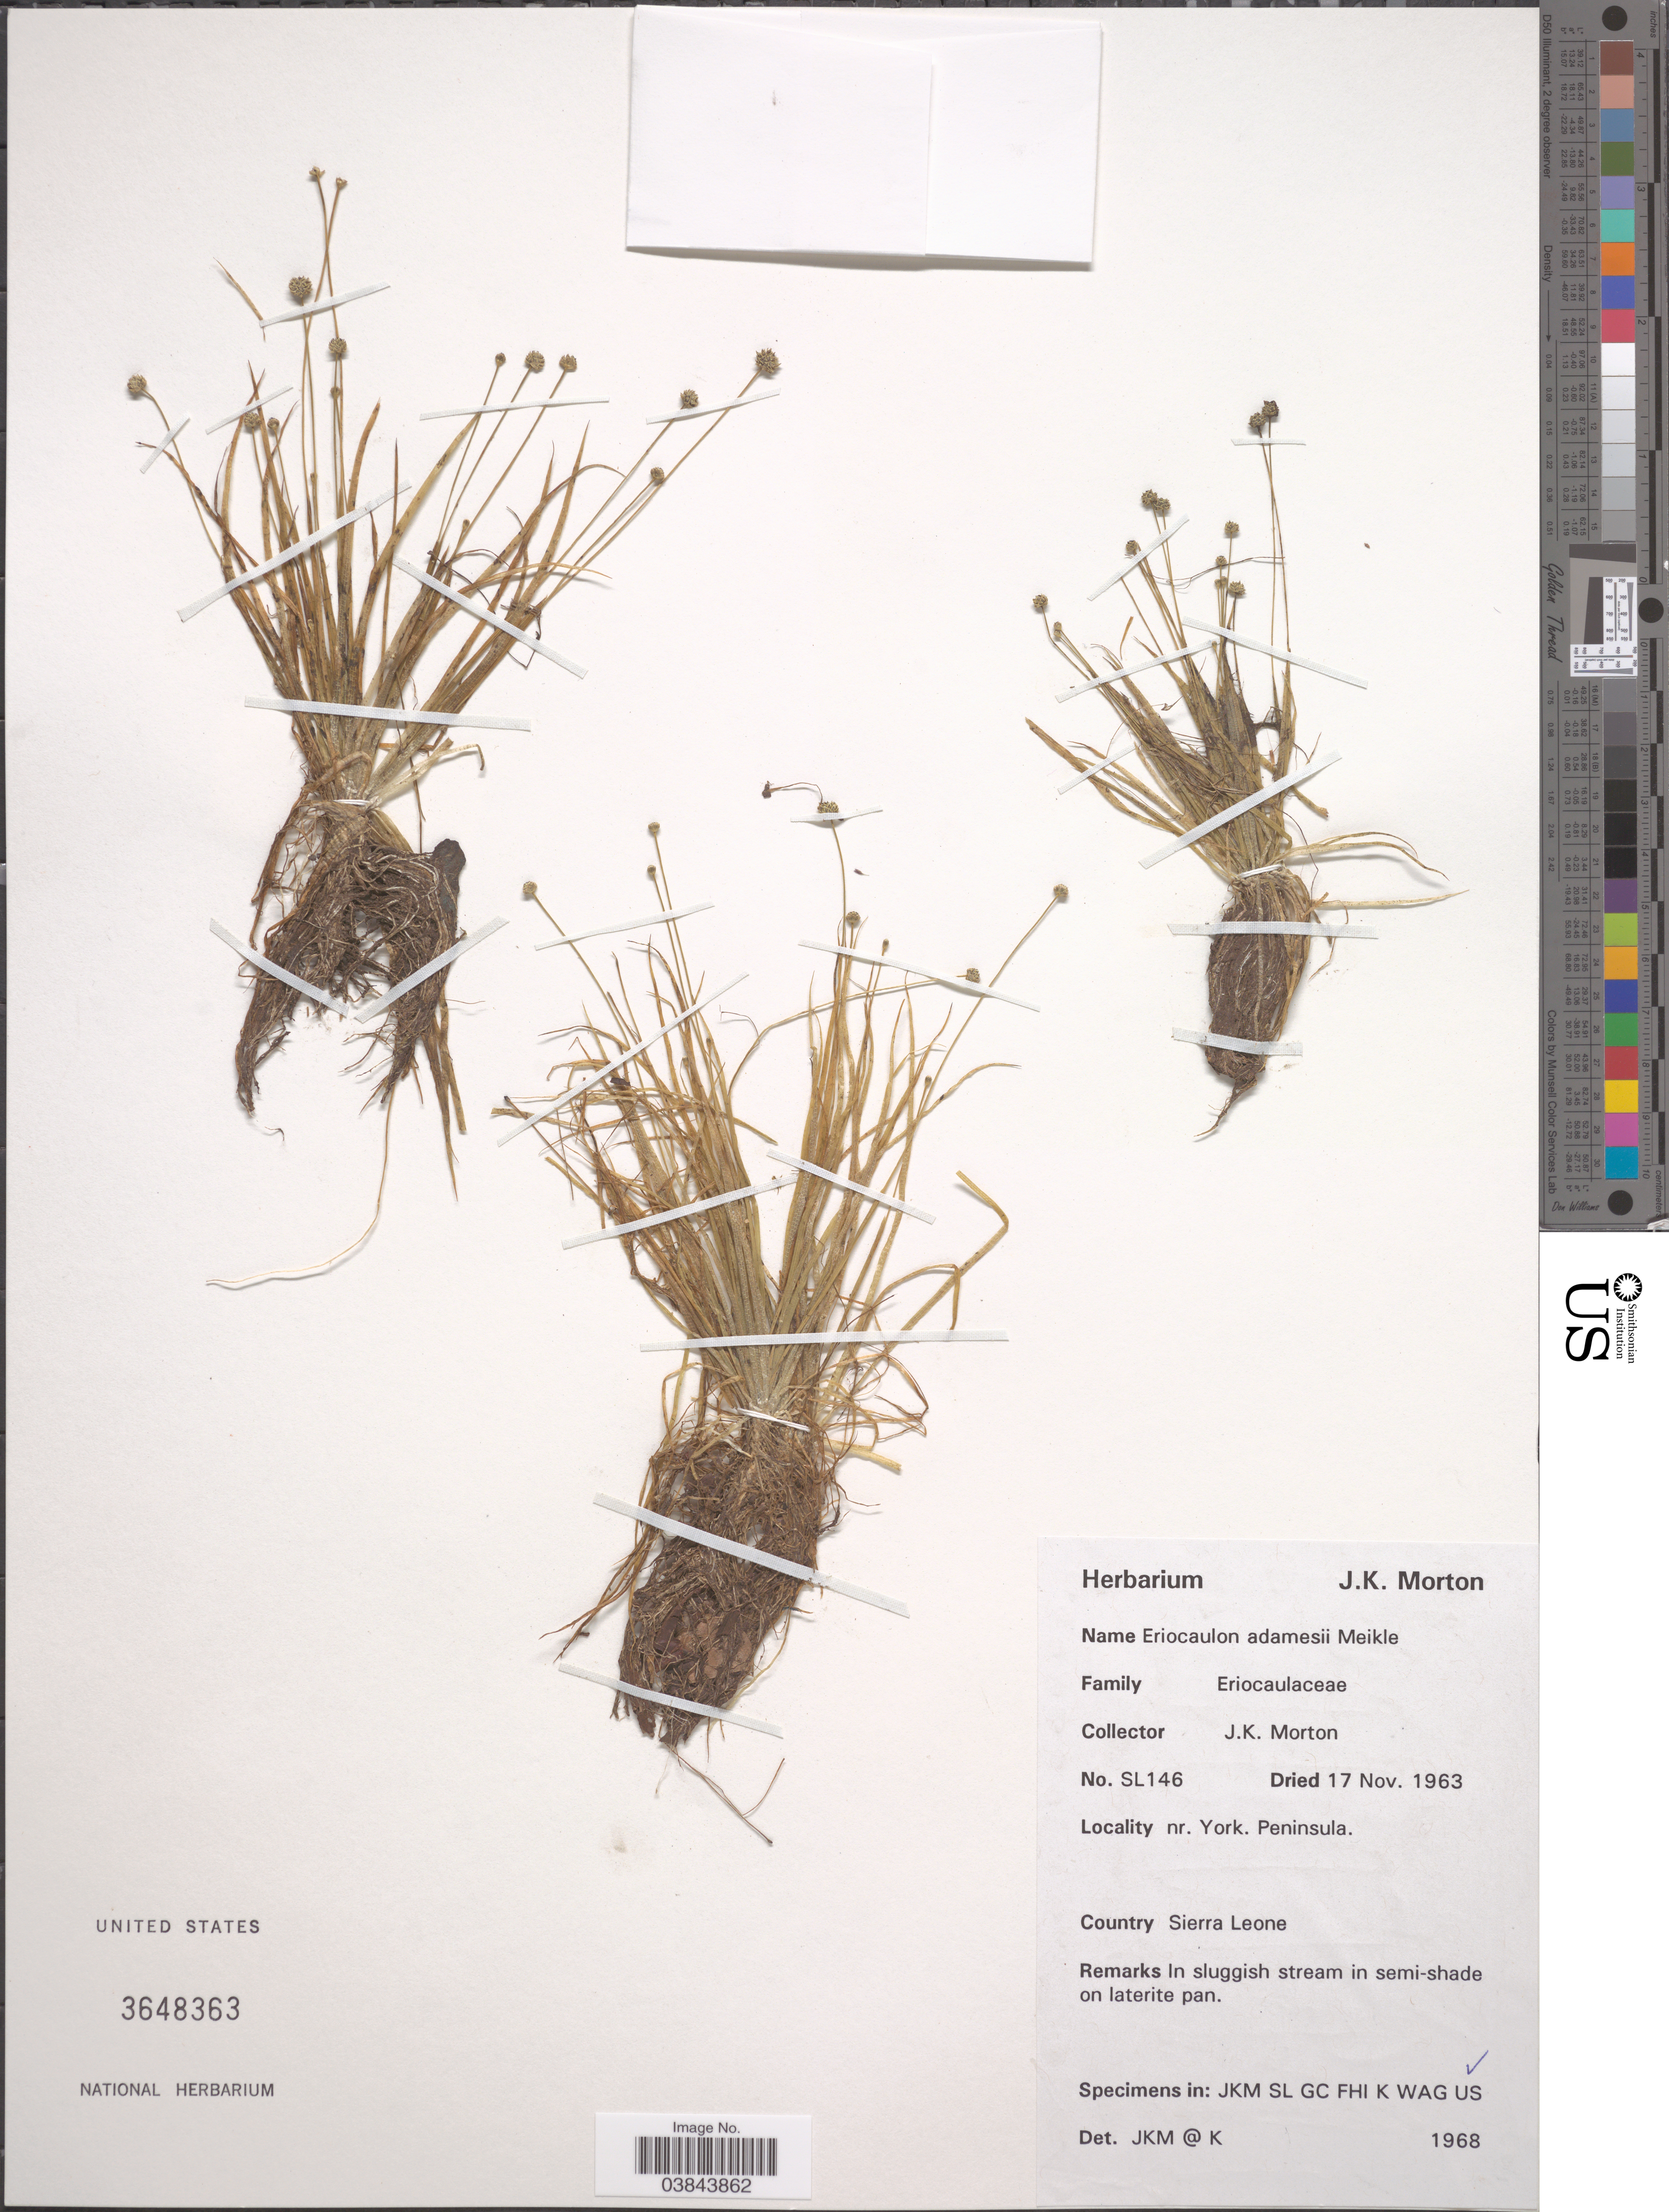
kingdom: Plantae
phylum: Tracheophyta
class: Liliopsida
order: Poales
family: Eriocaulaceae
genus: Eriocaulon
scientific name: Eriocaulon adamesii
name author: Meikle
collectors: J. K. Morton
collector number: SL146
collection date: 1963-11-17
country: Sierra Leone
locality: Nr. York. Peninsula.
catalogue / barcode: US 3648363